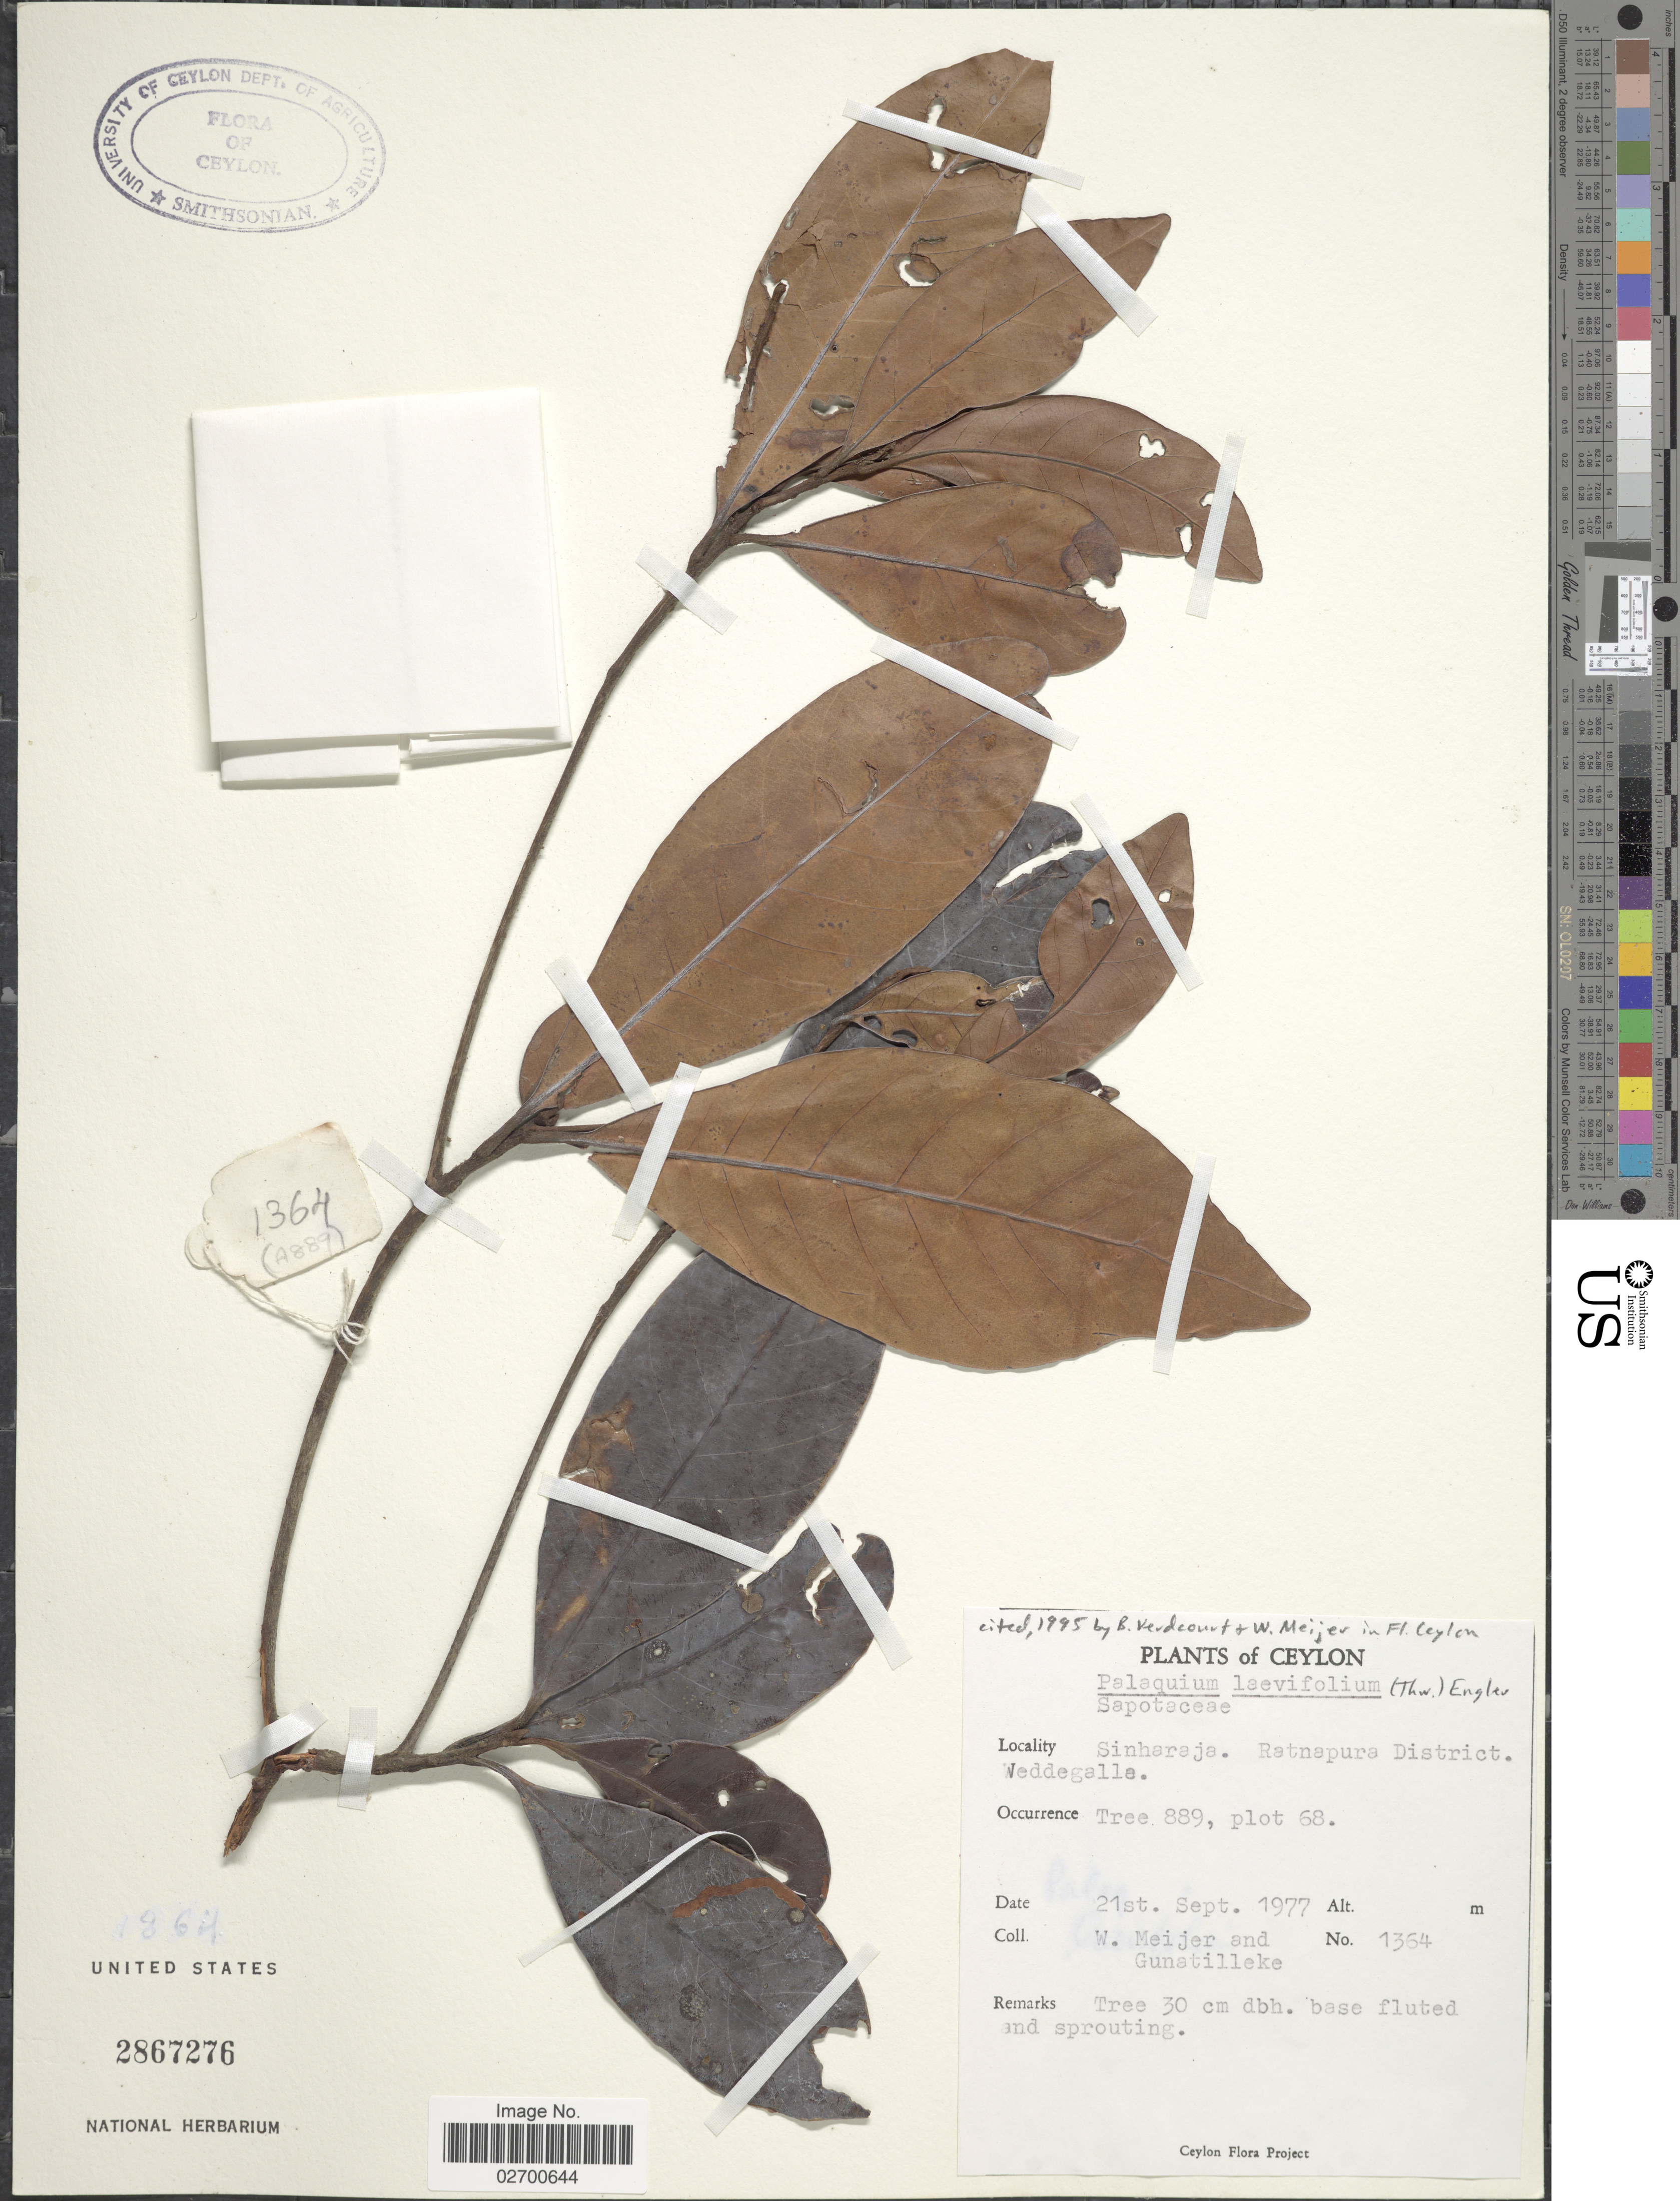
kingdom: Plantae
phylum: Tracheophyta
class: Magnoliopsida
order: Ericales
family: Sapotaceae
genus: Palaquium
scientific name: Palaquium laevifolium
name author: Engl.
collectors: W. Meijer & -- Gunatilleke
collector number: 1364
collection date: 1977-09-21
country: Sri Lanka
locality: Sinharaja. Ratnapura District. Weddegalle.Tree 889, plot 68. Ceylon.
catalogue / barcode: US 2867276